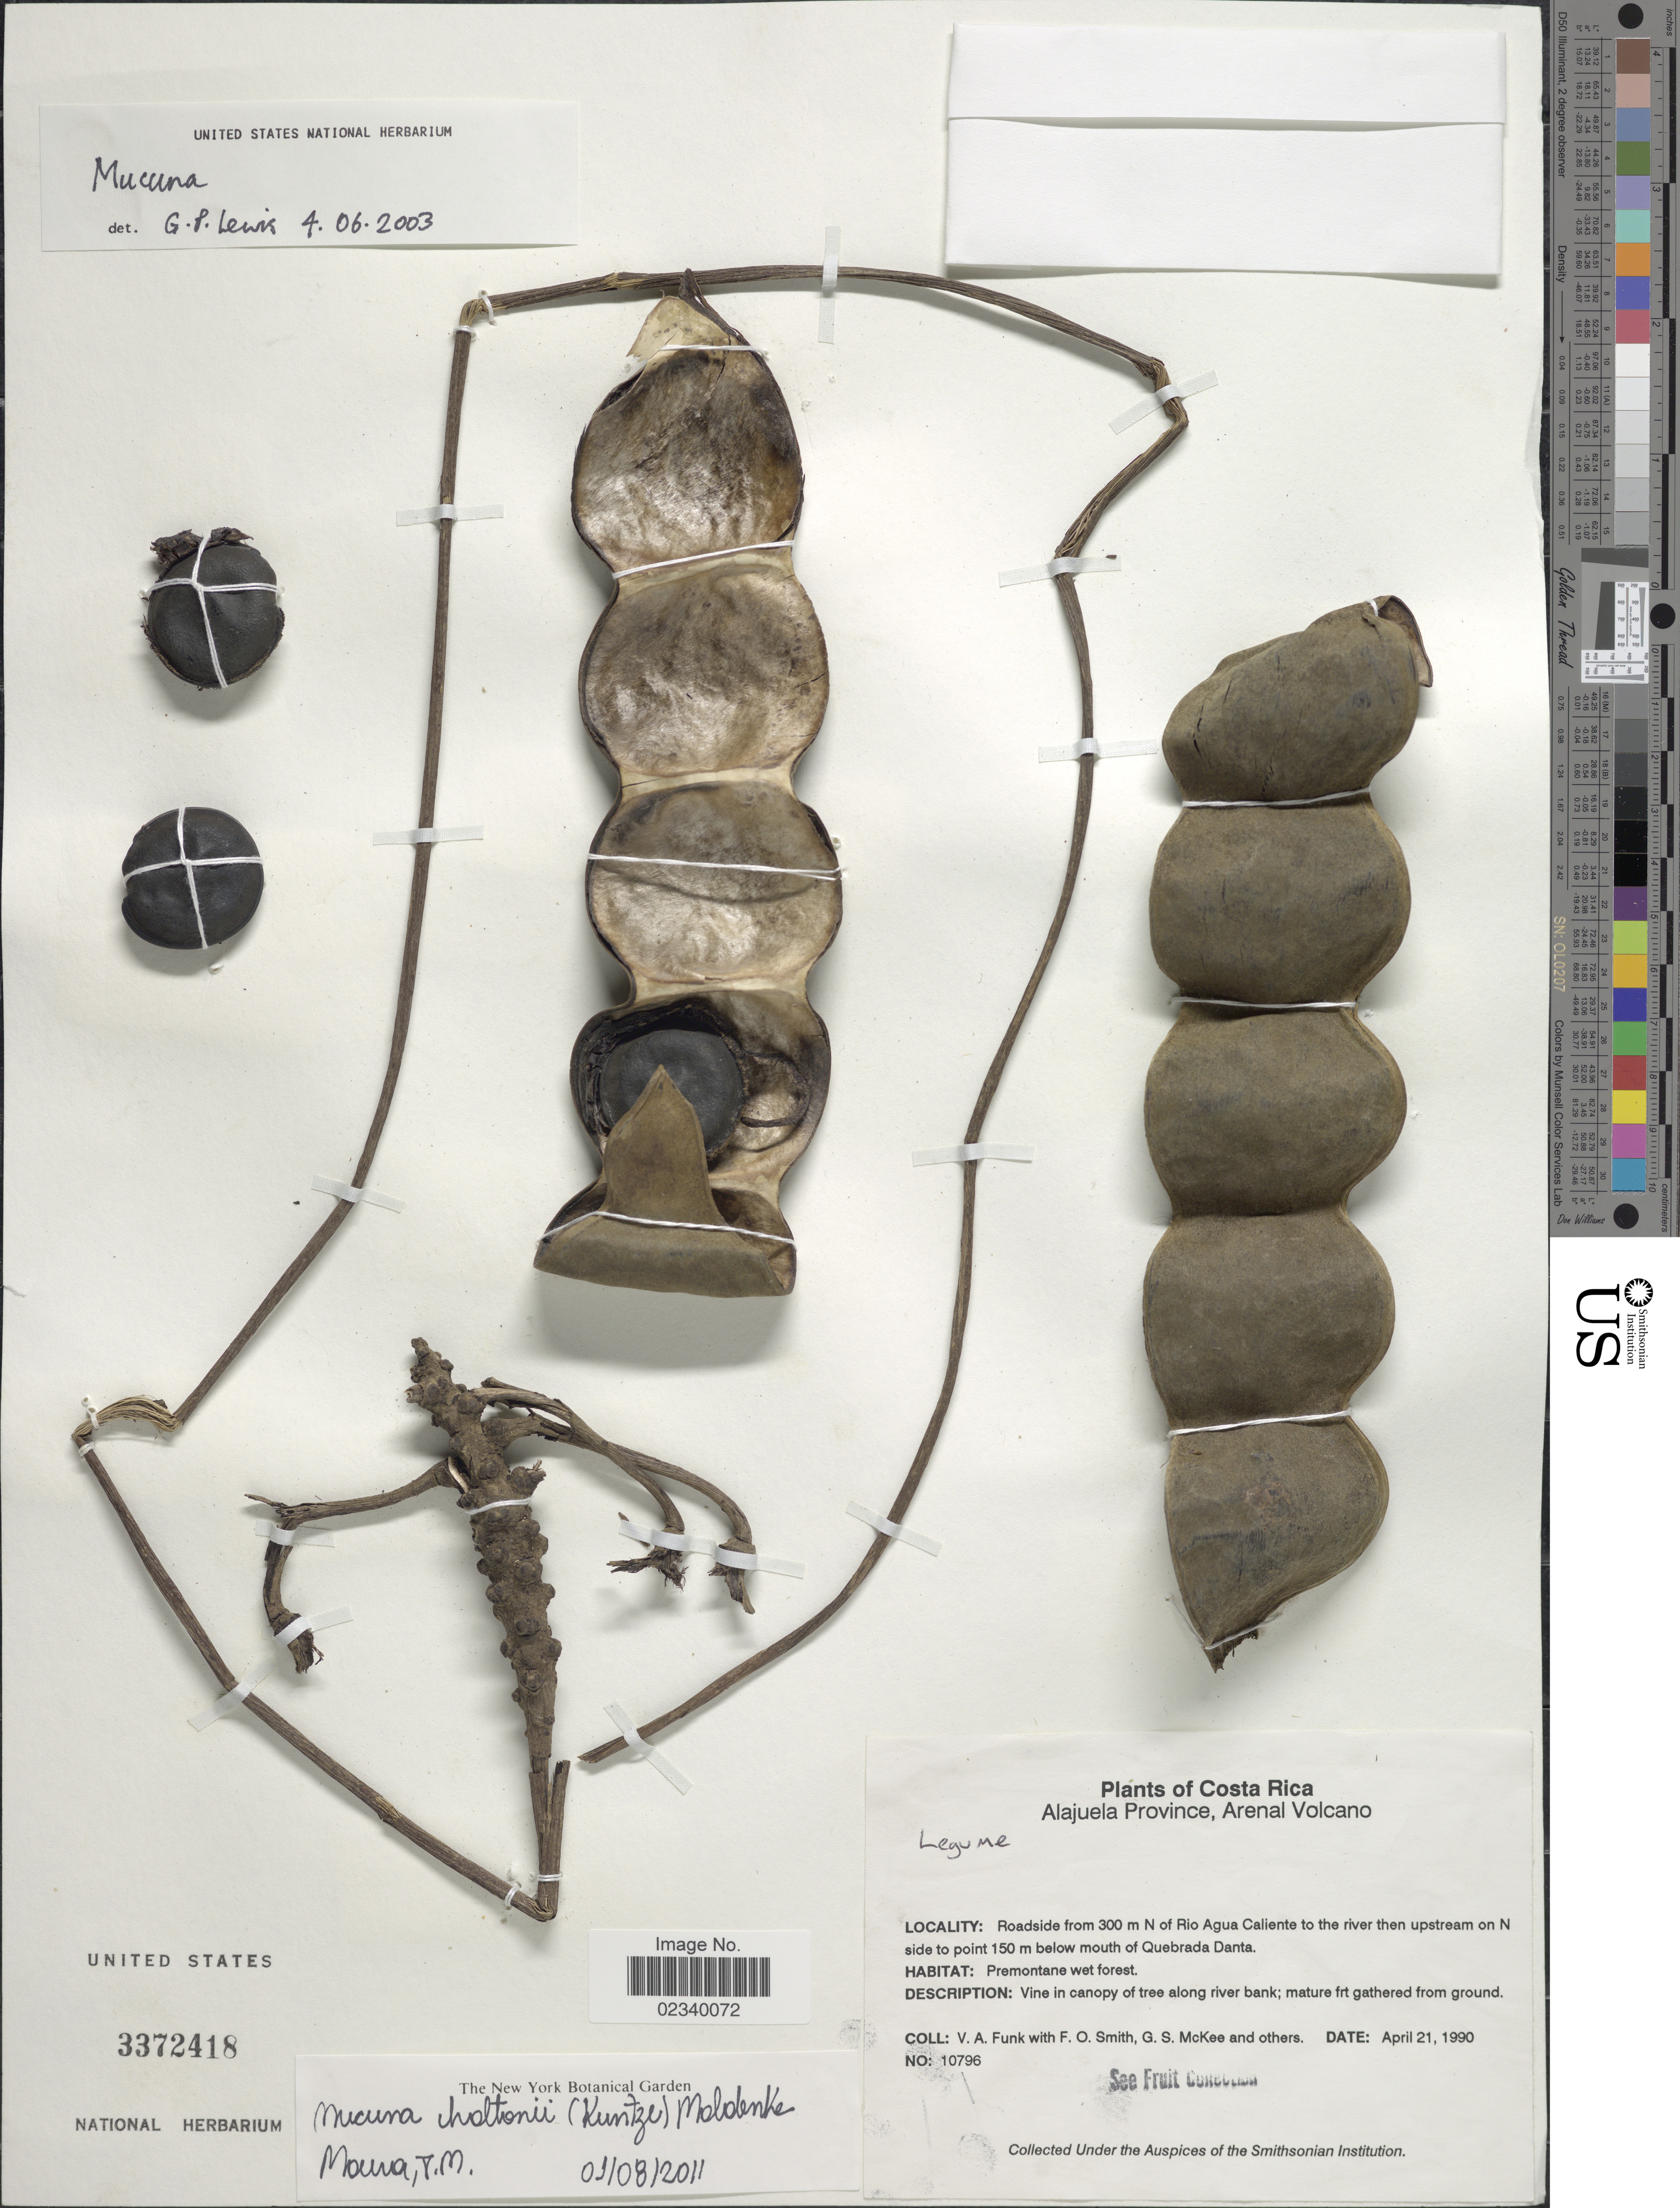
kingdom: Plantae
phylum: Tracheophyta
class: Magnoliopsida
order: Fabales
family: Fabaceae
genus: Mucuna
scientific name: Mucuna holtonii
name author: (Kuntze) Moldenke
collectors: V. Funk, F. Smith, G. S. McKee & et al.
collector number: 10796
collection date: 1990-04-21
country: Costa Rica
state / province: Alajuela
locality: Arenal Volcano, Roadside from 300 m N of Rio Agua Caliente to the river then upstream on N side to point 150 m below mouth of Quebrada Danta, Premontane wet forest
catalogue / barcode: US 3372418